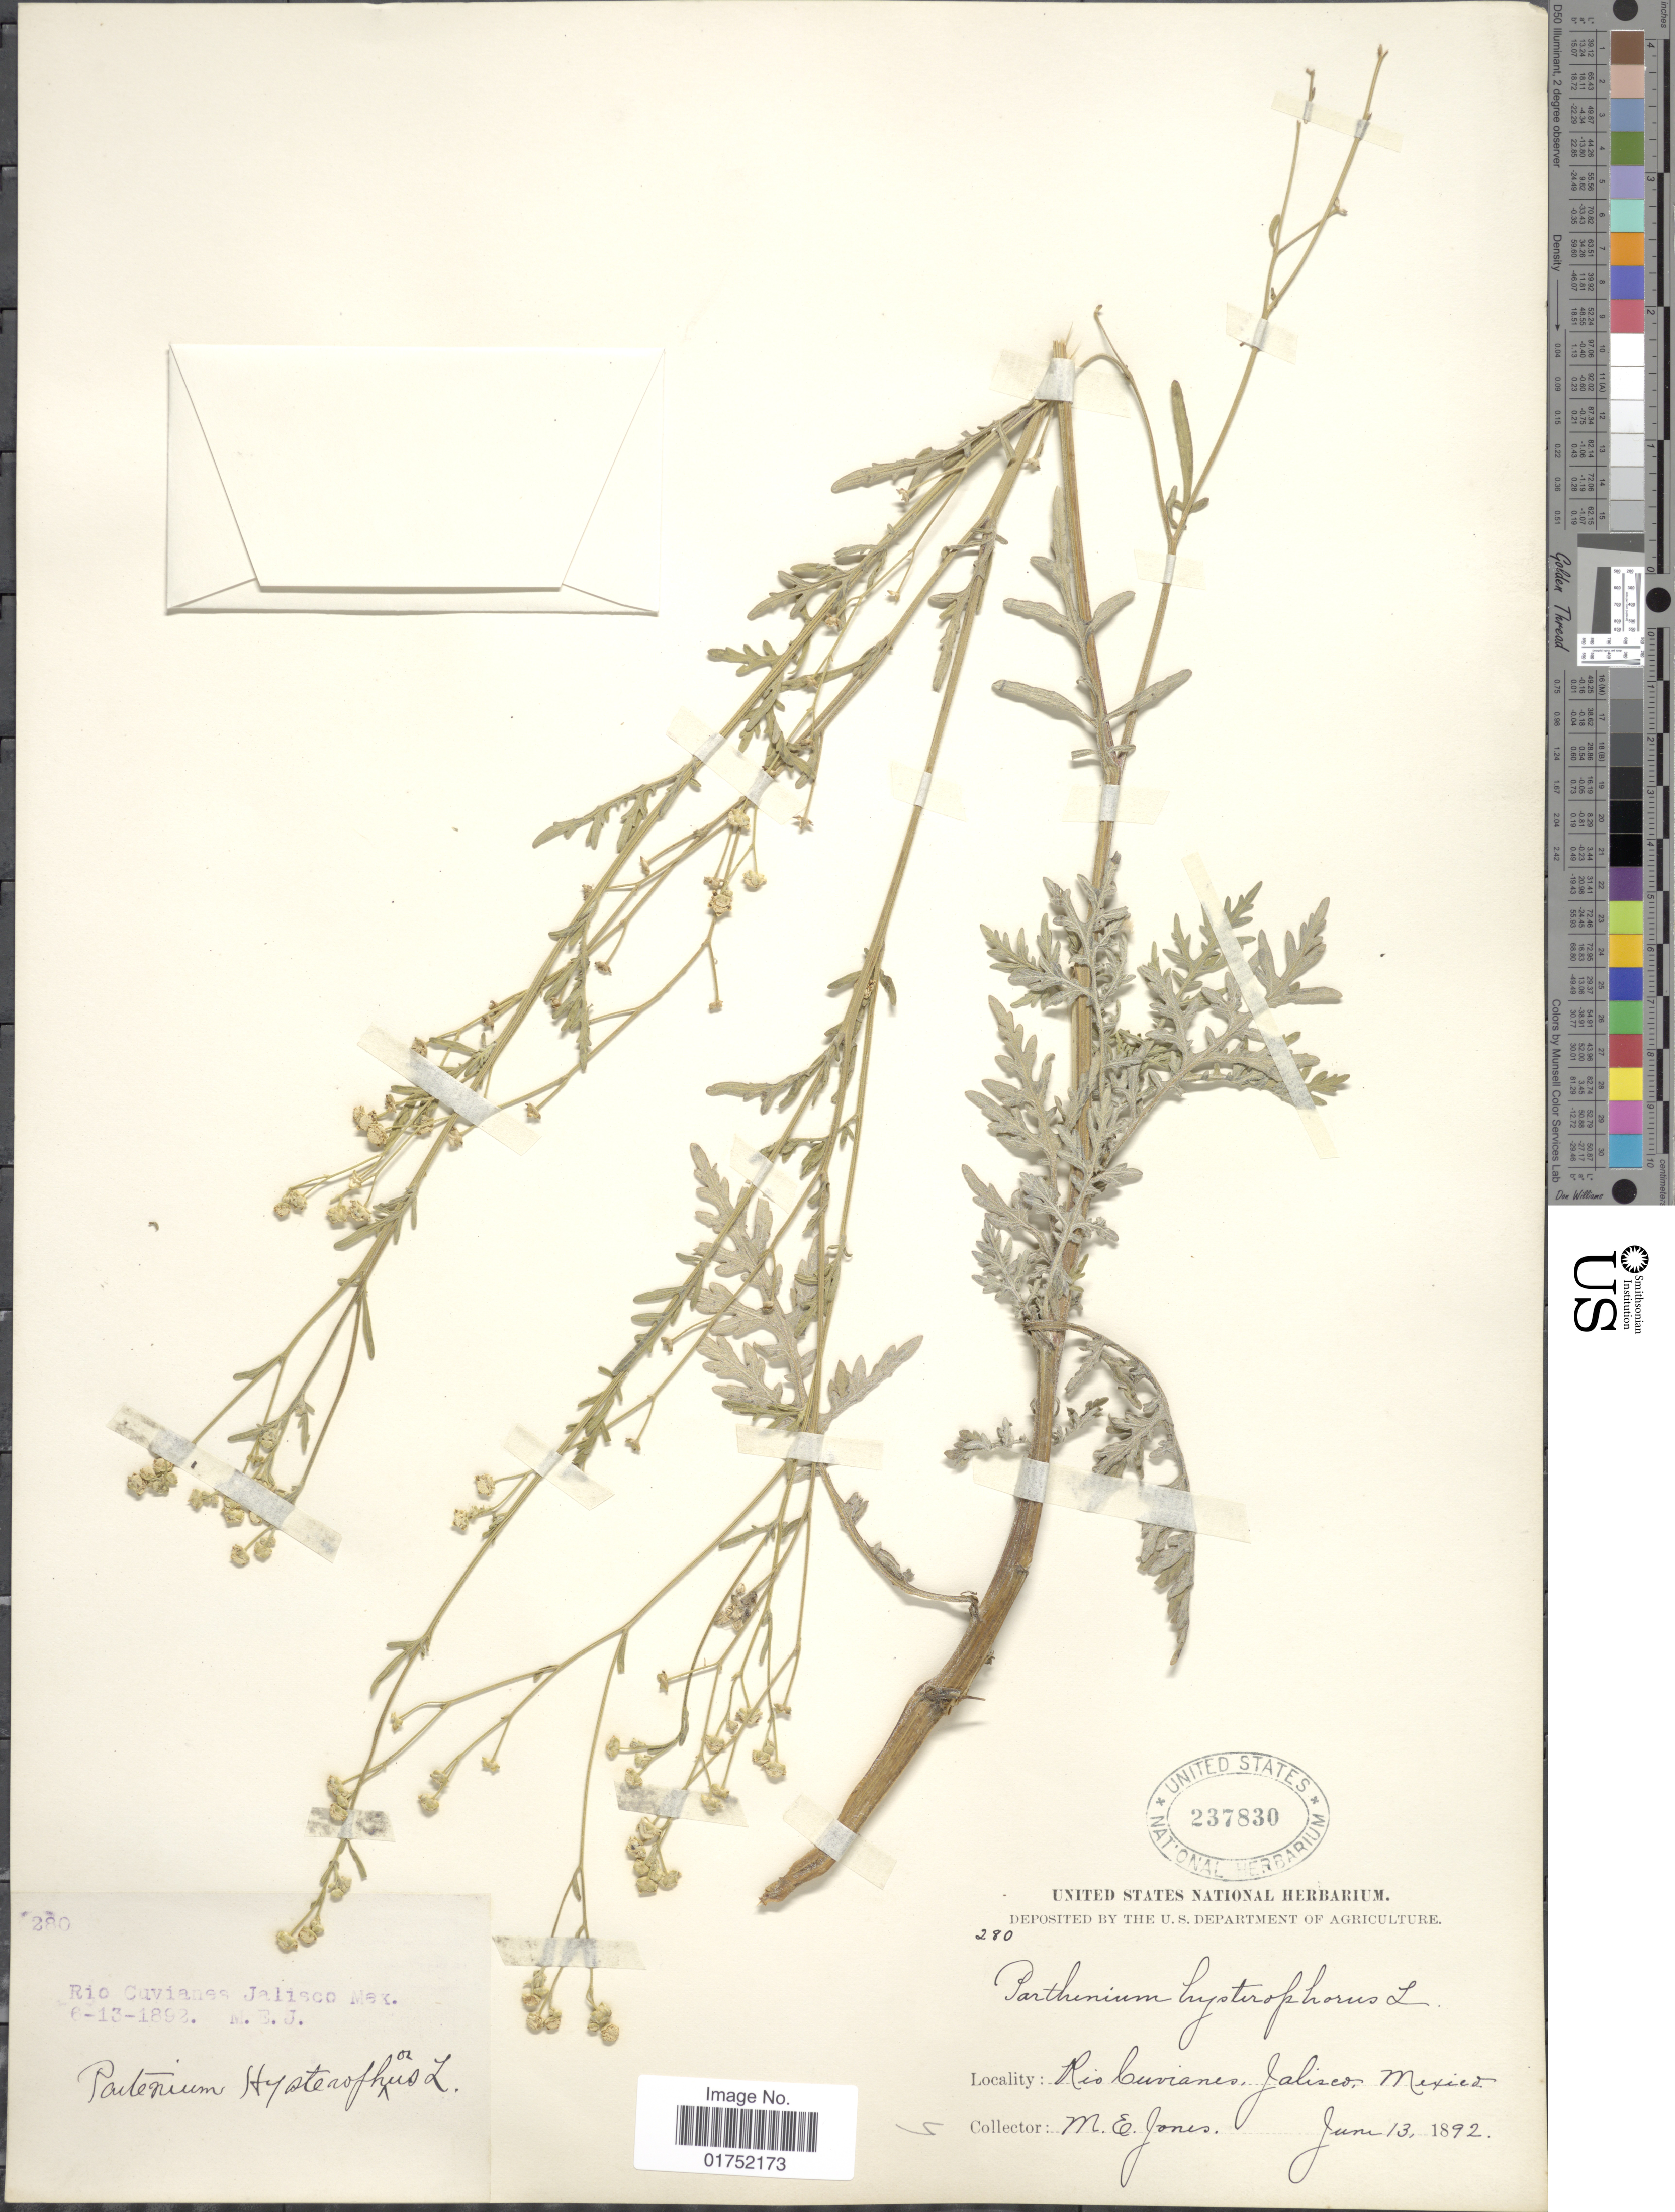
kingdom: Plantae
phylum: Tracheophyta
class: Magnoliopsida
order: Asterales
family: Asteraceae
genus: Parthenium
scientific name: Parthenium hysterophorus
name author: L.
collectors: M. E. Jones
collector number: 280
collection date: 1892-06-13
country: Mexico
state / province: Jalisco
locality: Rio Cuvianes, Mex.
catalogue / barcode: US 237830